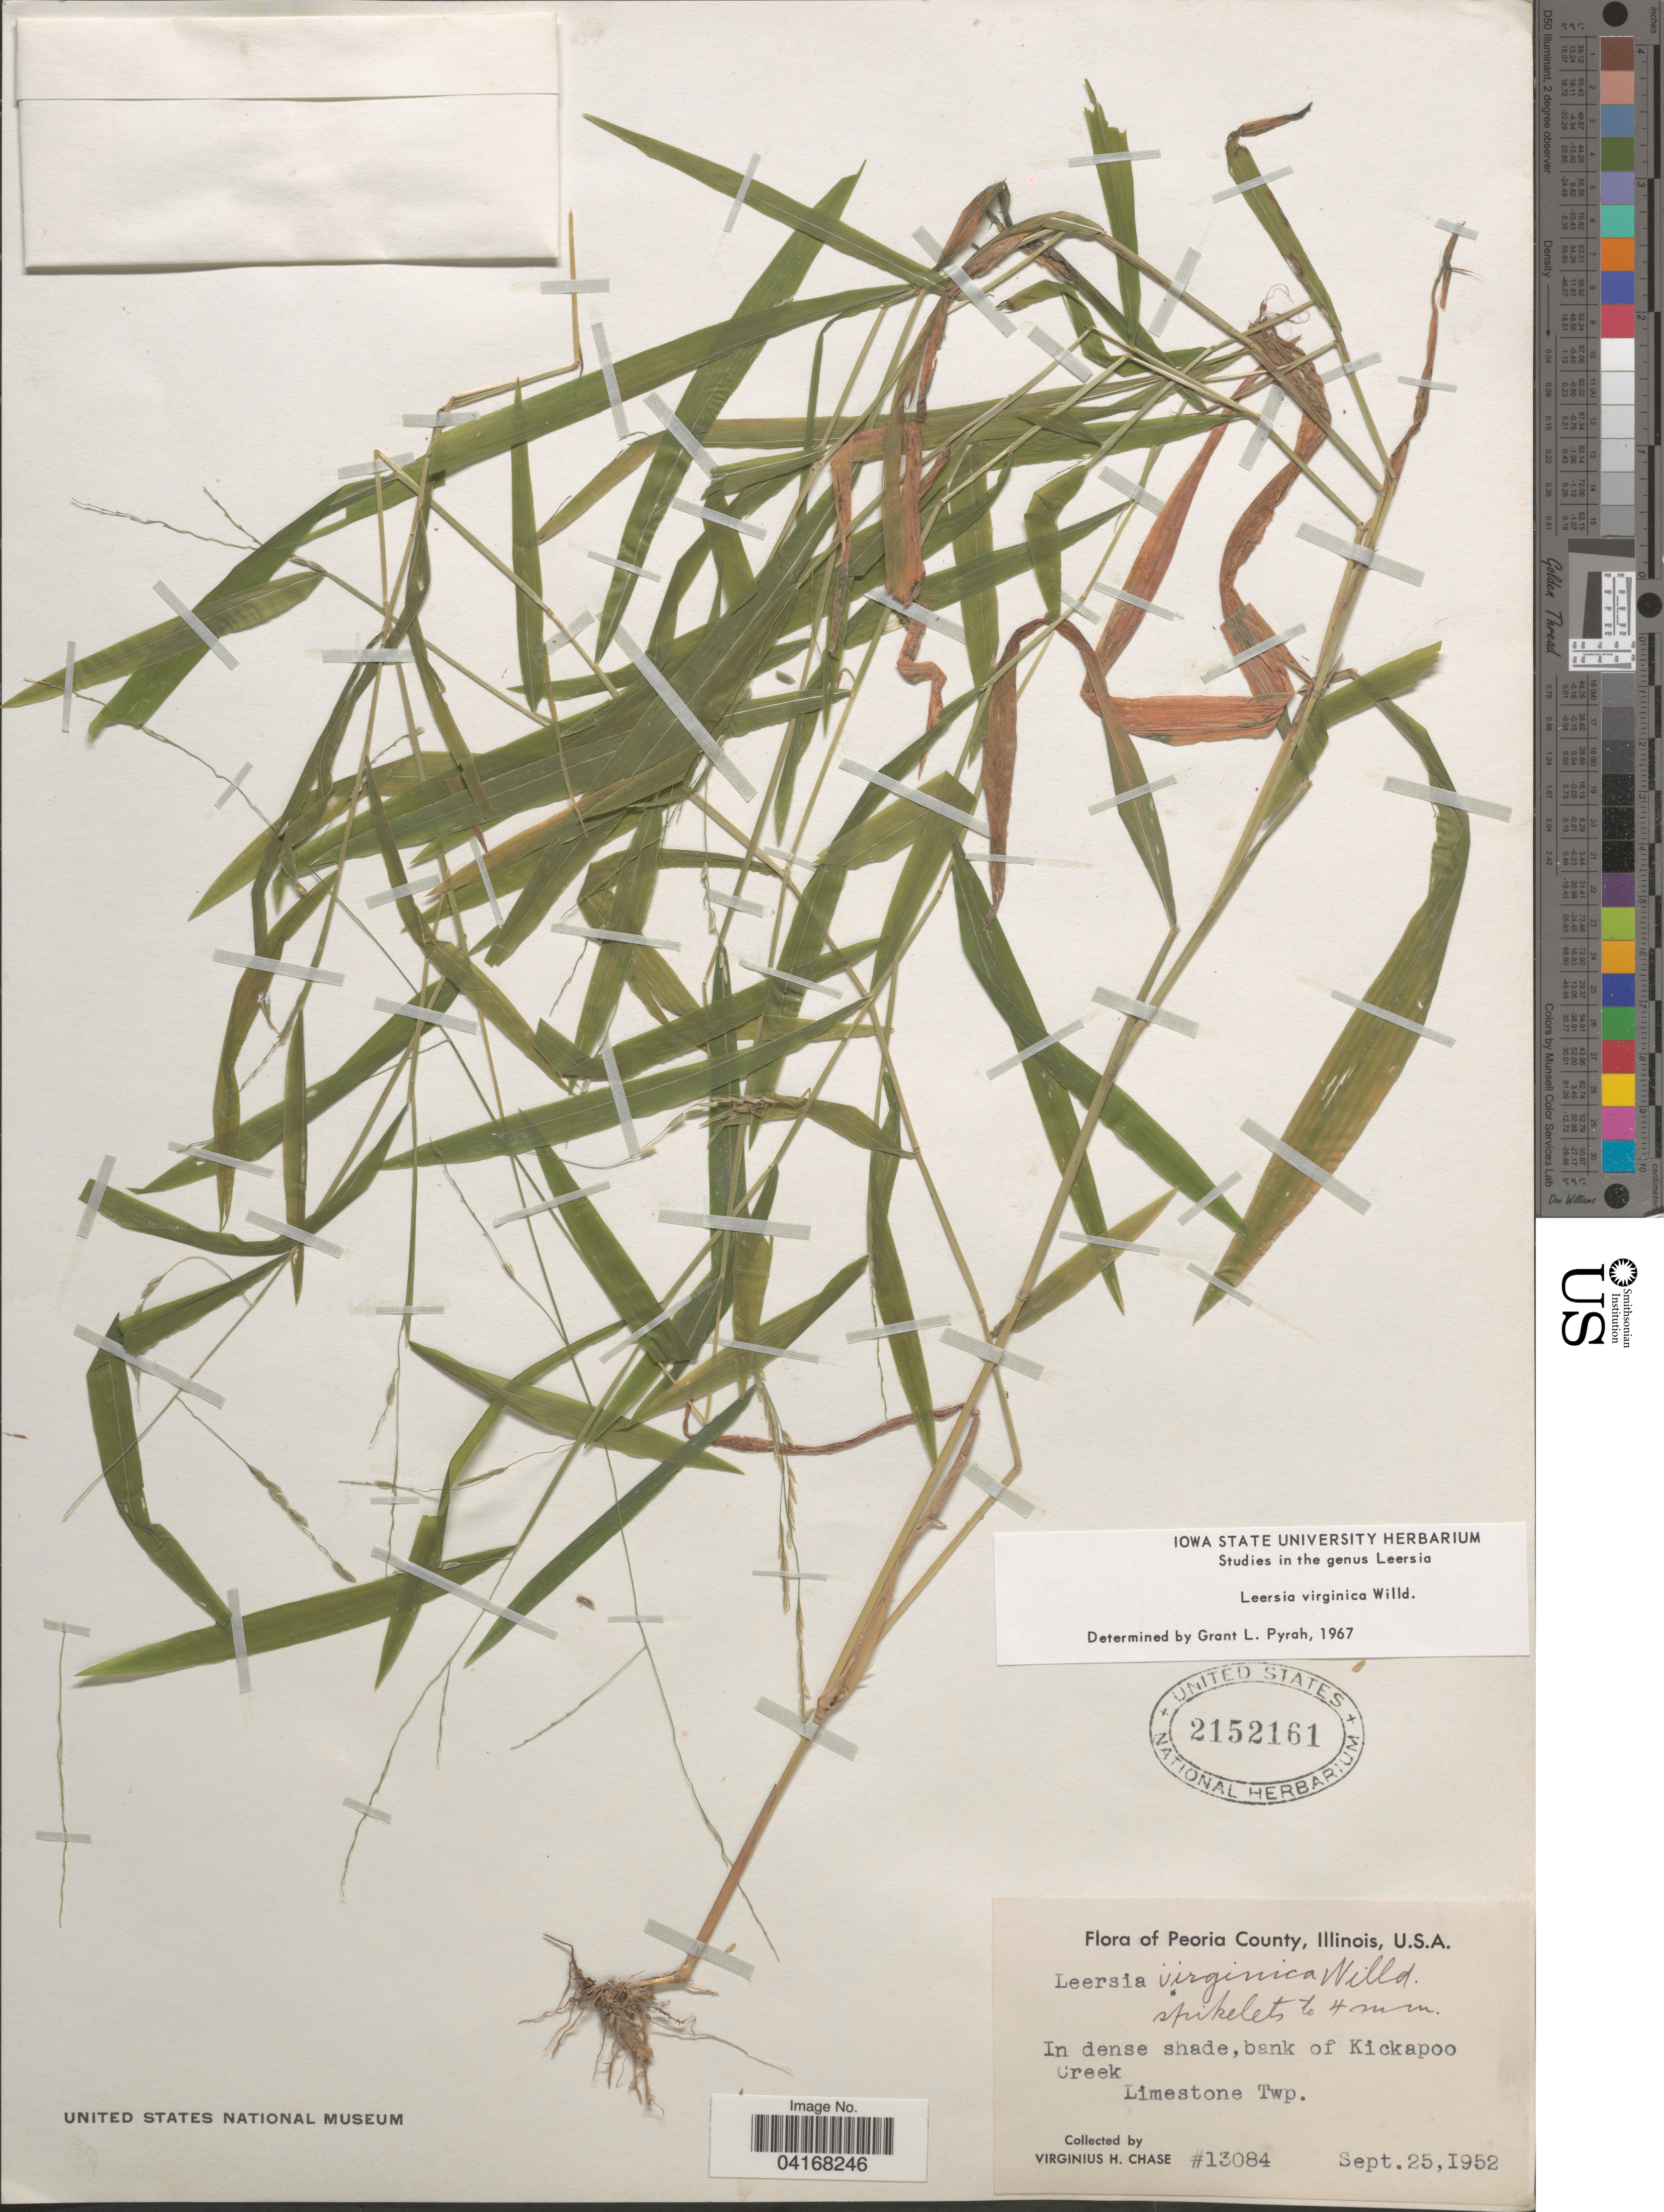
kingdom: Plantae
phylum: Tracheophyta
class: Liliopsida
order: Poales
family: Poaceae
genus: Leersia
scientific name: Leersia virginica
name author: Willd.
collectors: V. H. Chase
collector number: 13084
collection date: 1952-09-25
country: United States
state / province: Illinois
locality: Peoria County. In dense shade, bank of Kickapoo Creek. Limestone Twp.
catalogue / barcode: US 2152161